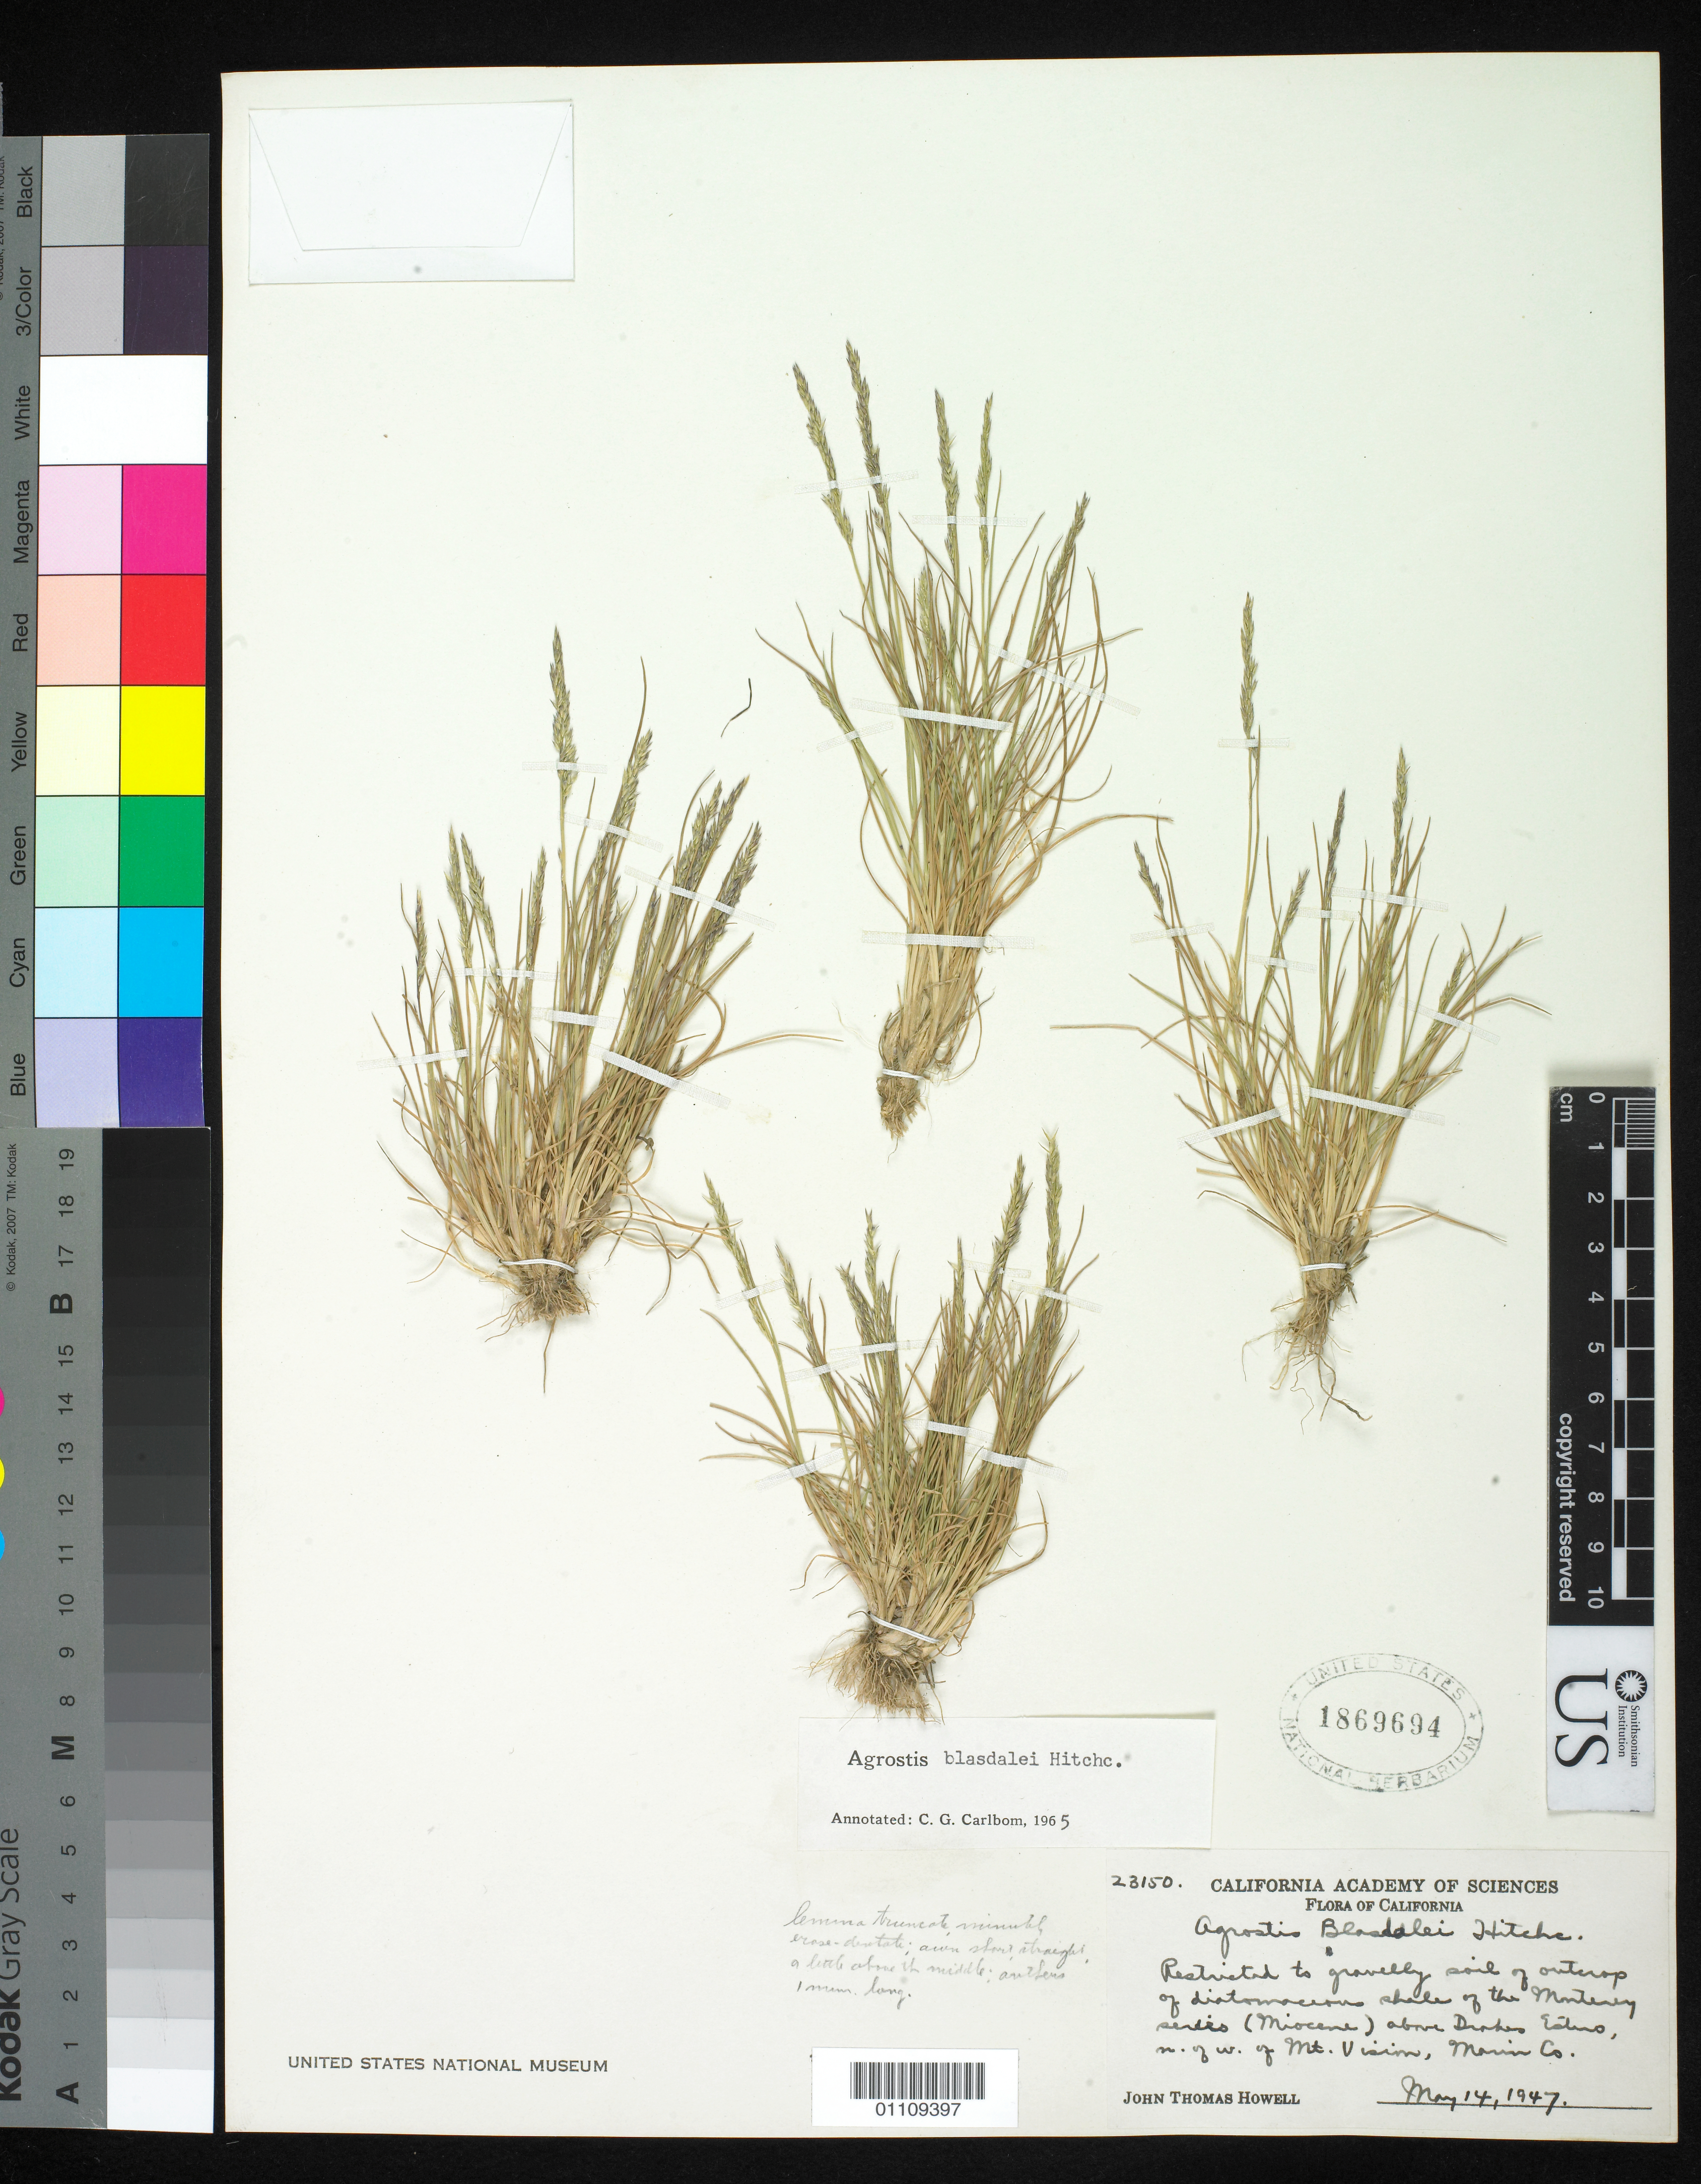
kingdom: Plantae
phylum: Tracheophyta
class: Liliopsida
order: Poales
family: Poaceae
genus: Agrostis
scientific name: Agrostis blasdalei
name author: Hitchc.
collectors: J. T. Howell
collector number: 23150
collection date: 1947-05-14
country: United States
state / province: California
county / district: Marin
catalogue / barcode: US 1869694